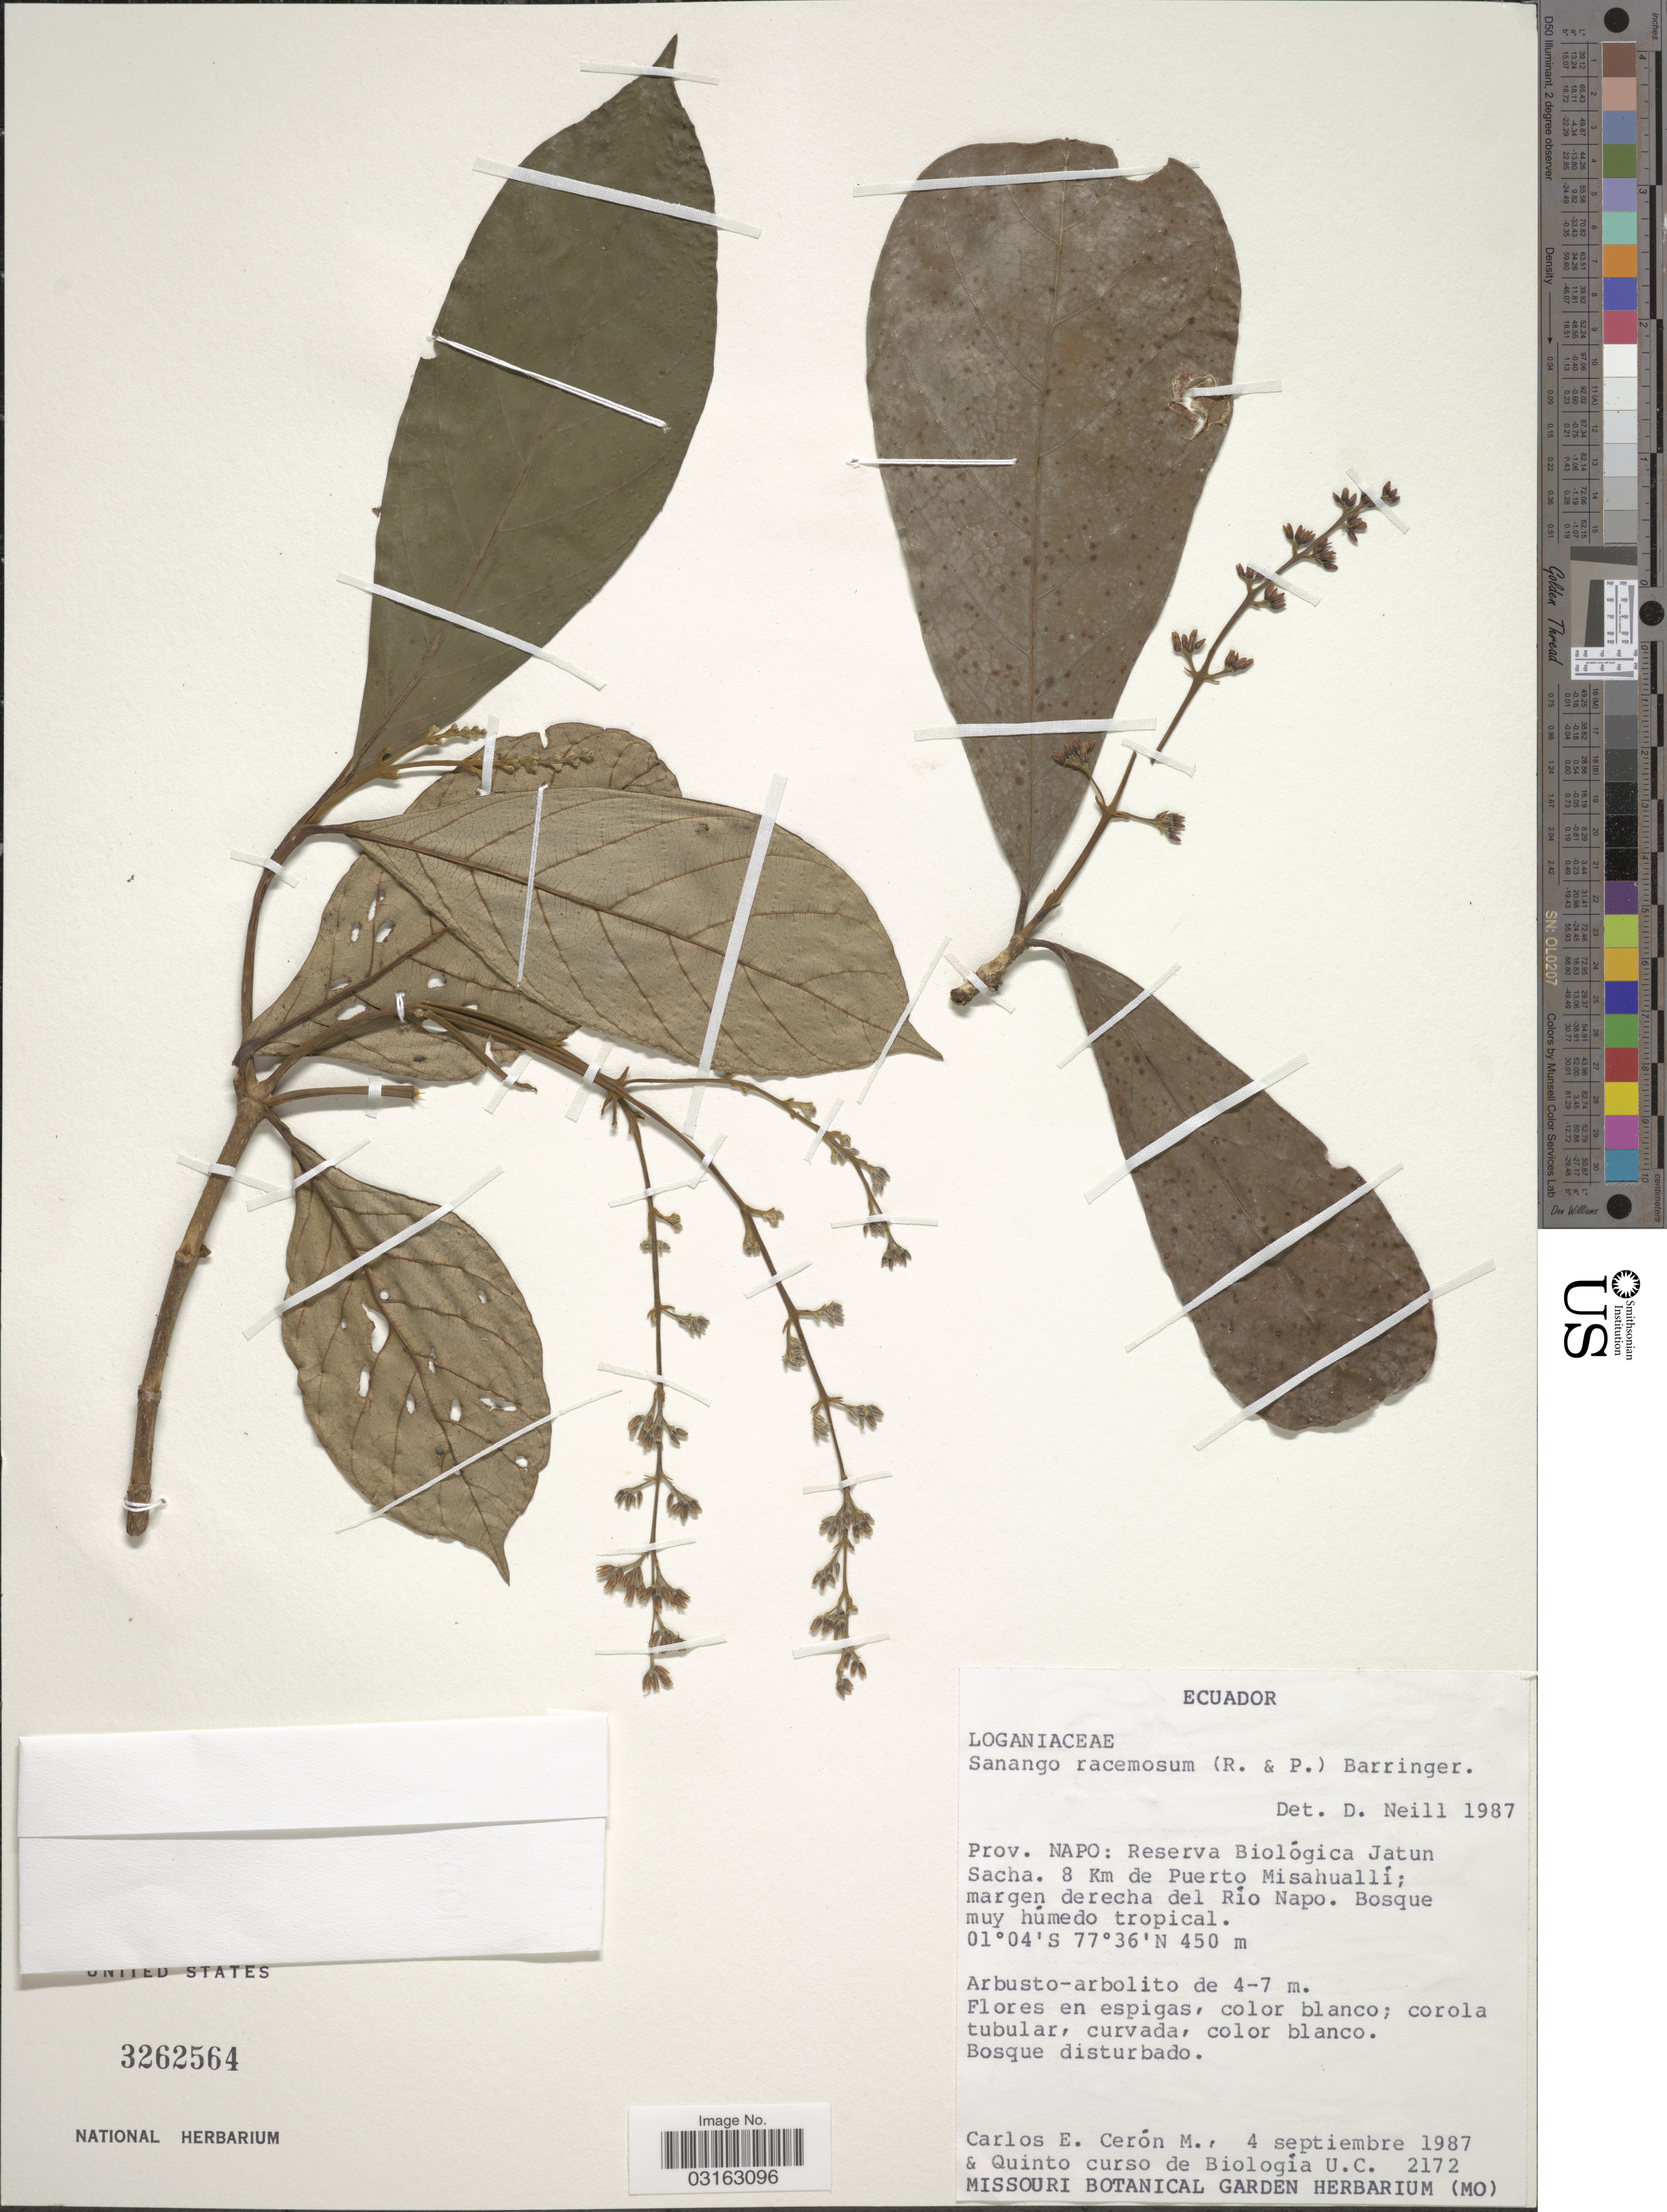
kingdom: Plantae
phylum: Tracheophyta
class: Magnoliopsida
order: Lamiales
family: Gesneriaceae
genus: Sanango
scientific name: Sanango racemosum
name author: (Ruiz & Pav.) Barringer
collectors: C. E. Cerón M. & Quinto Curso de Biología U.C.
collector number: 2172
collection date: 1987-09-04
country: Ecuador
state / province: Napo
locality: Prov. Napo: Reserva Biológica Jatun Sacha. 8 Km de Puerto Misahuallí; margen derecha del Río Napo.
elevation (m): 450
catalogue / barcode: US 3262564